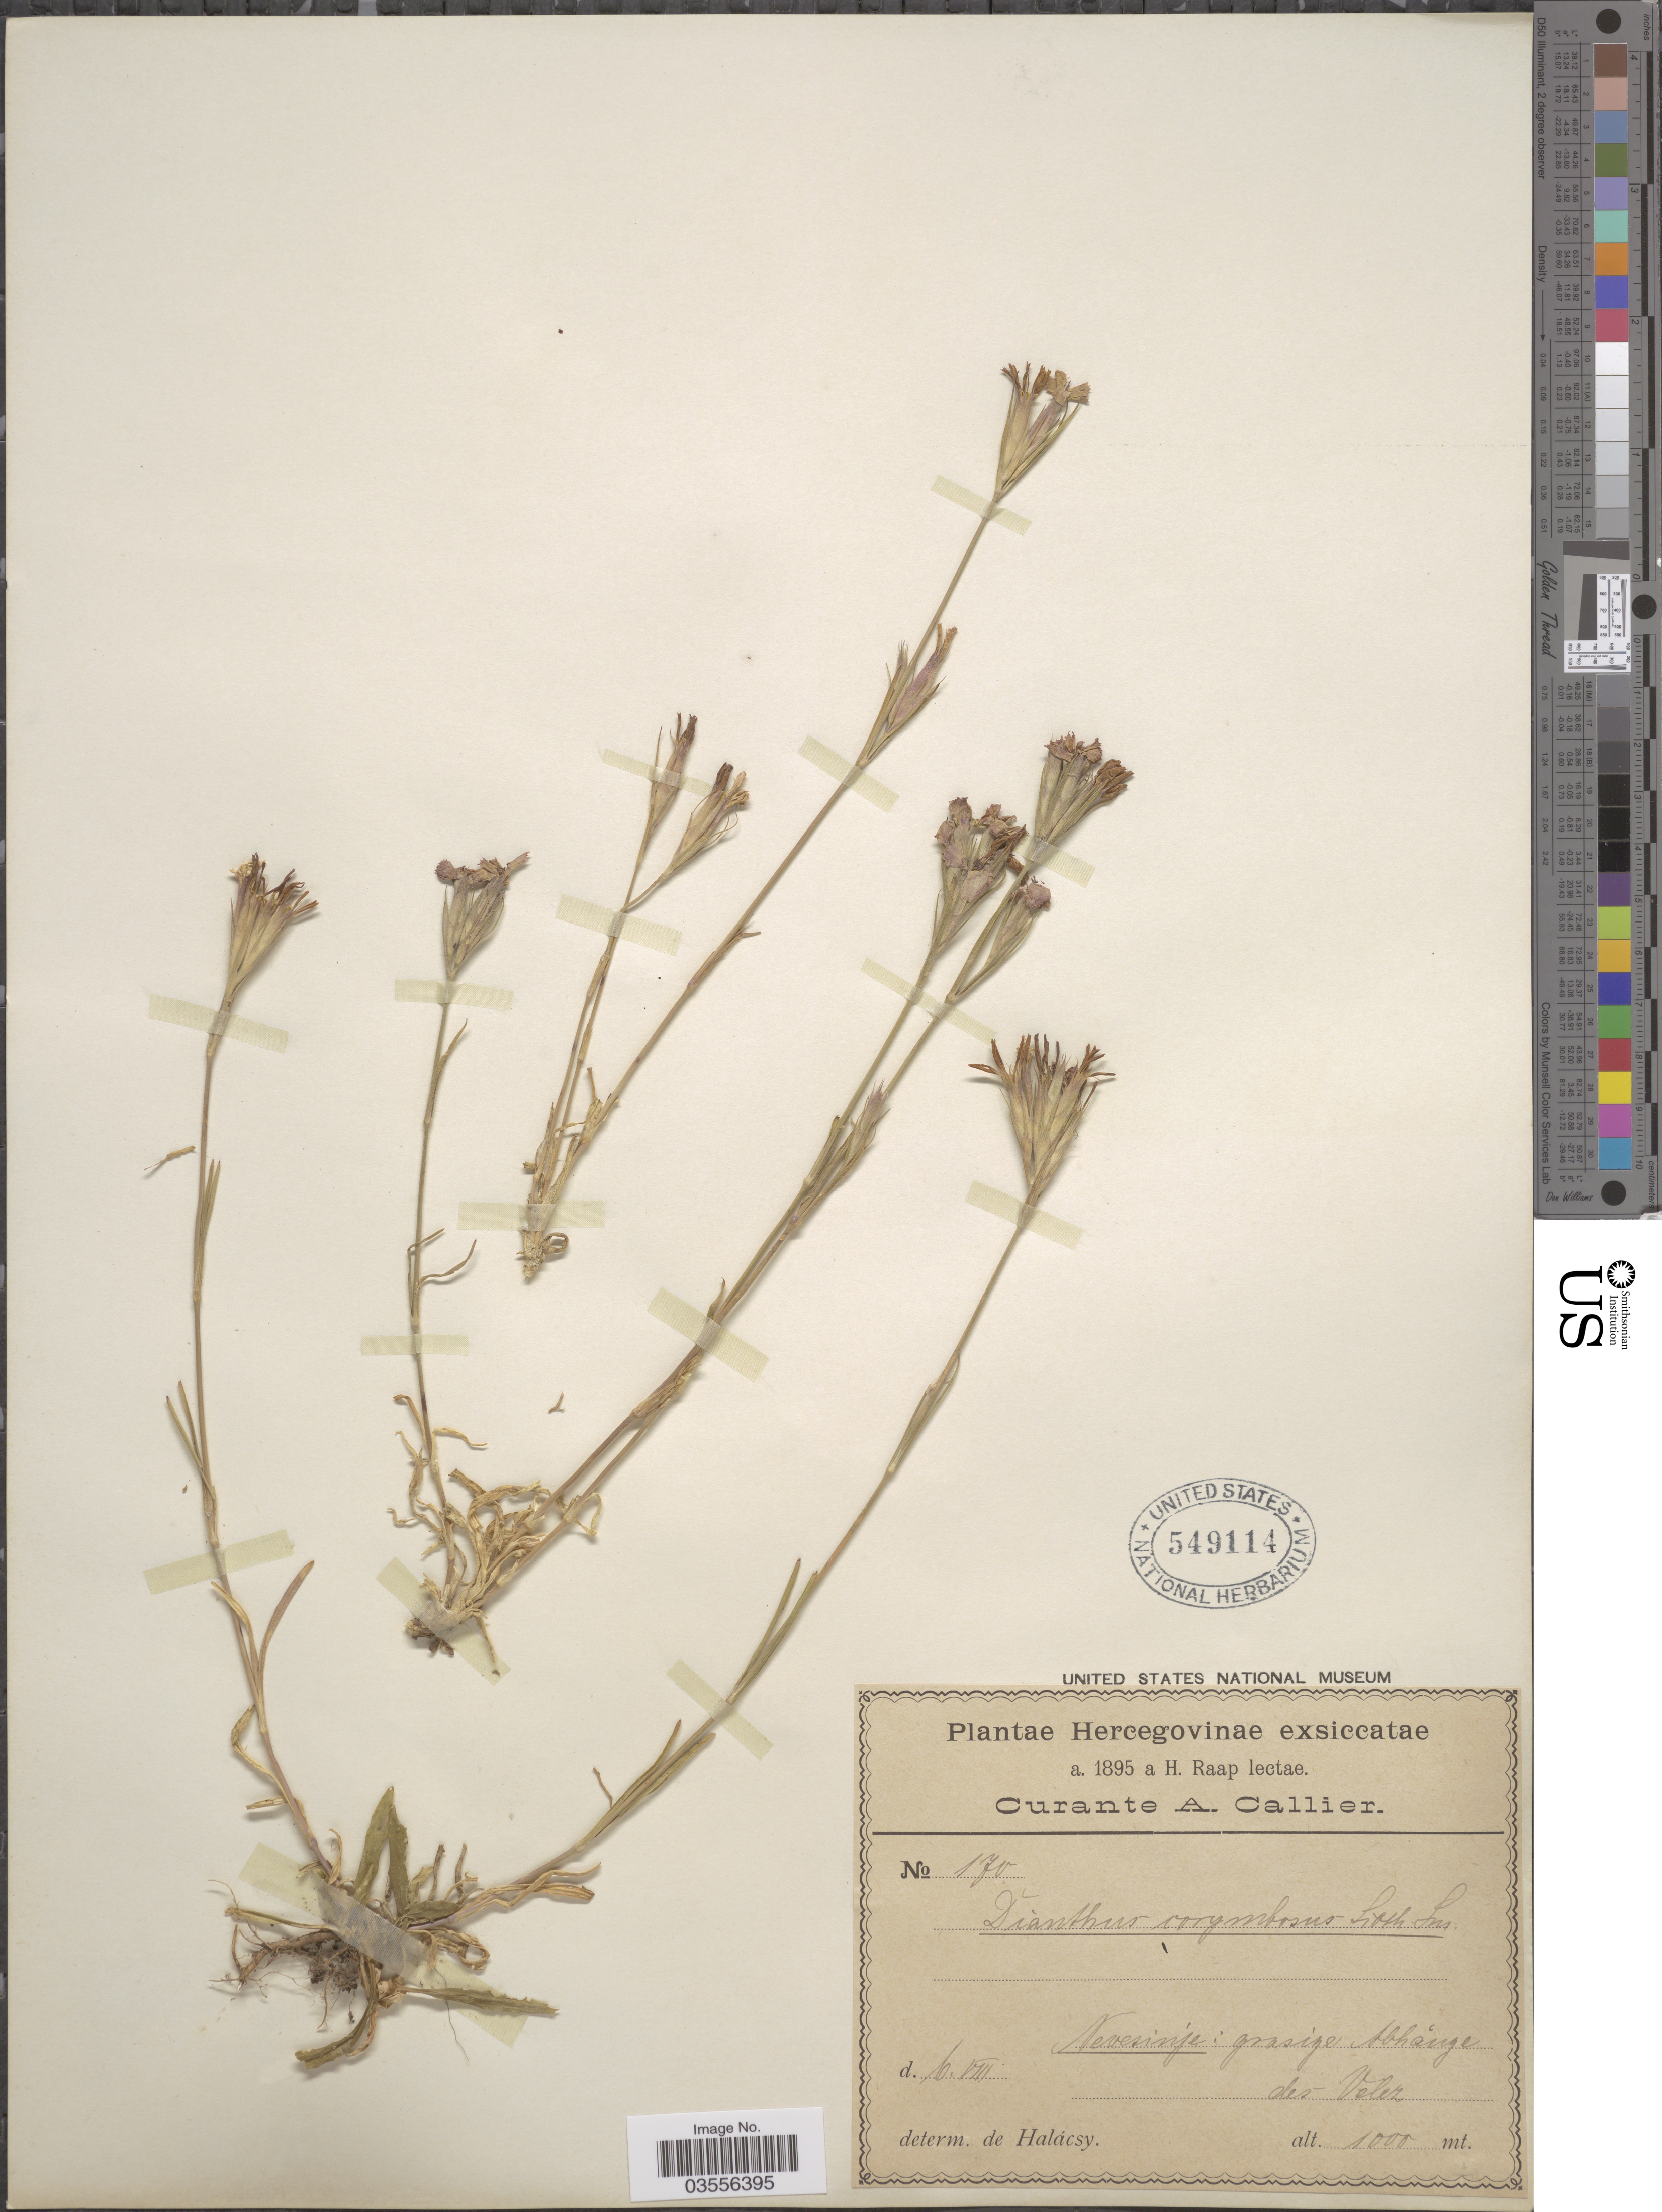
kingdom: Plantae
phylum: Tracheophyta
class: Magnoliopsida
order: Caryophyllales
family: Caryophyllaceae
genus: Dianthus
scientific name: Dianthus corymbosus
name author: Sm.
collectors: H. Raap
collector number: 170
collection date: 1895-08-06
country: Bosnia and Herzegovina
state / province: Srpska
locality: Hercegovinae. Nevesinje: grasigen Abhánge des Velez.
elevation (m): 1000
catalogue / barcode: US 549114